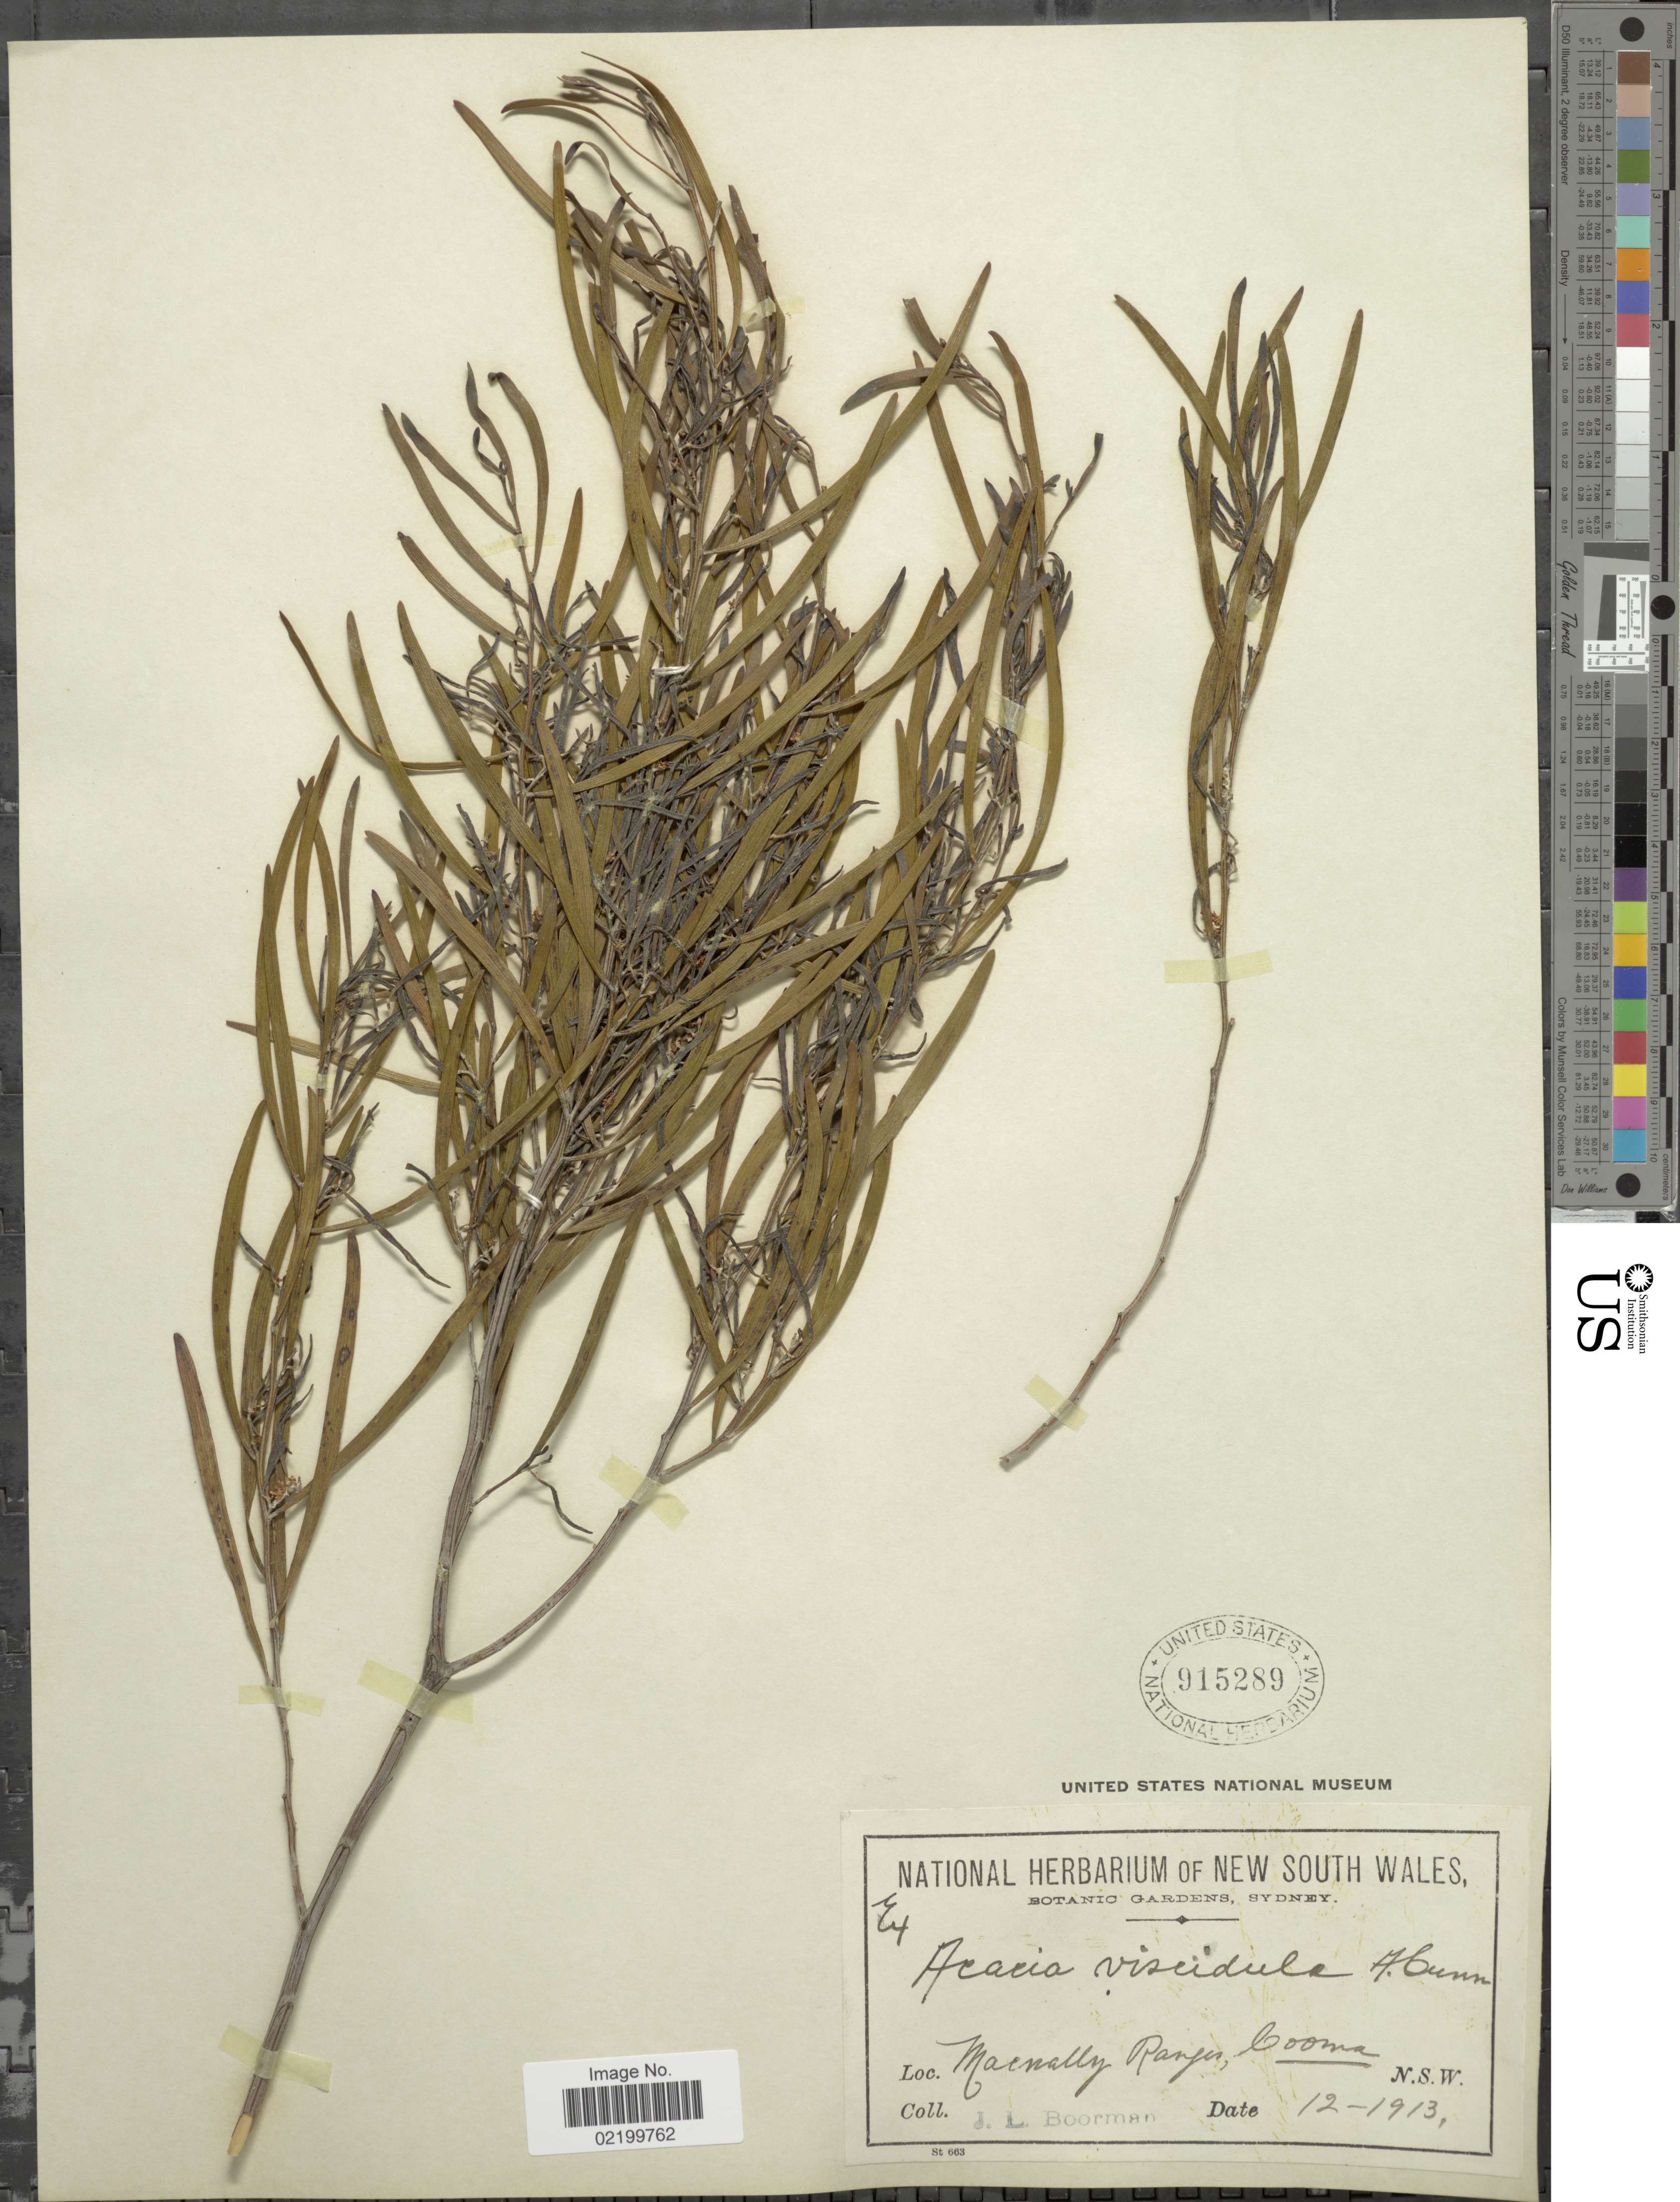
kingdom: Plantae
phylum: Tracheophyta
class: Magnoliopsida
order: Fabales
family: Fabaceae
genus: Acacia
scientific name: Acacia viscidula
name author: Benth.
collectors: J. Boorman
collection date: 1913-12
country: Australia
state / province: New South Wales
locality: Macwally Ranger Cooma, N.S.W.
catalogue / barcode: US 915289